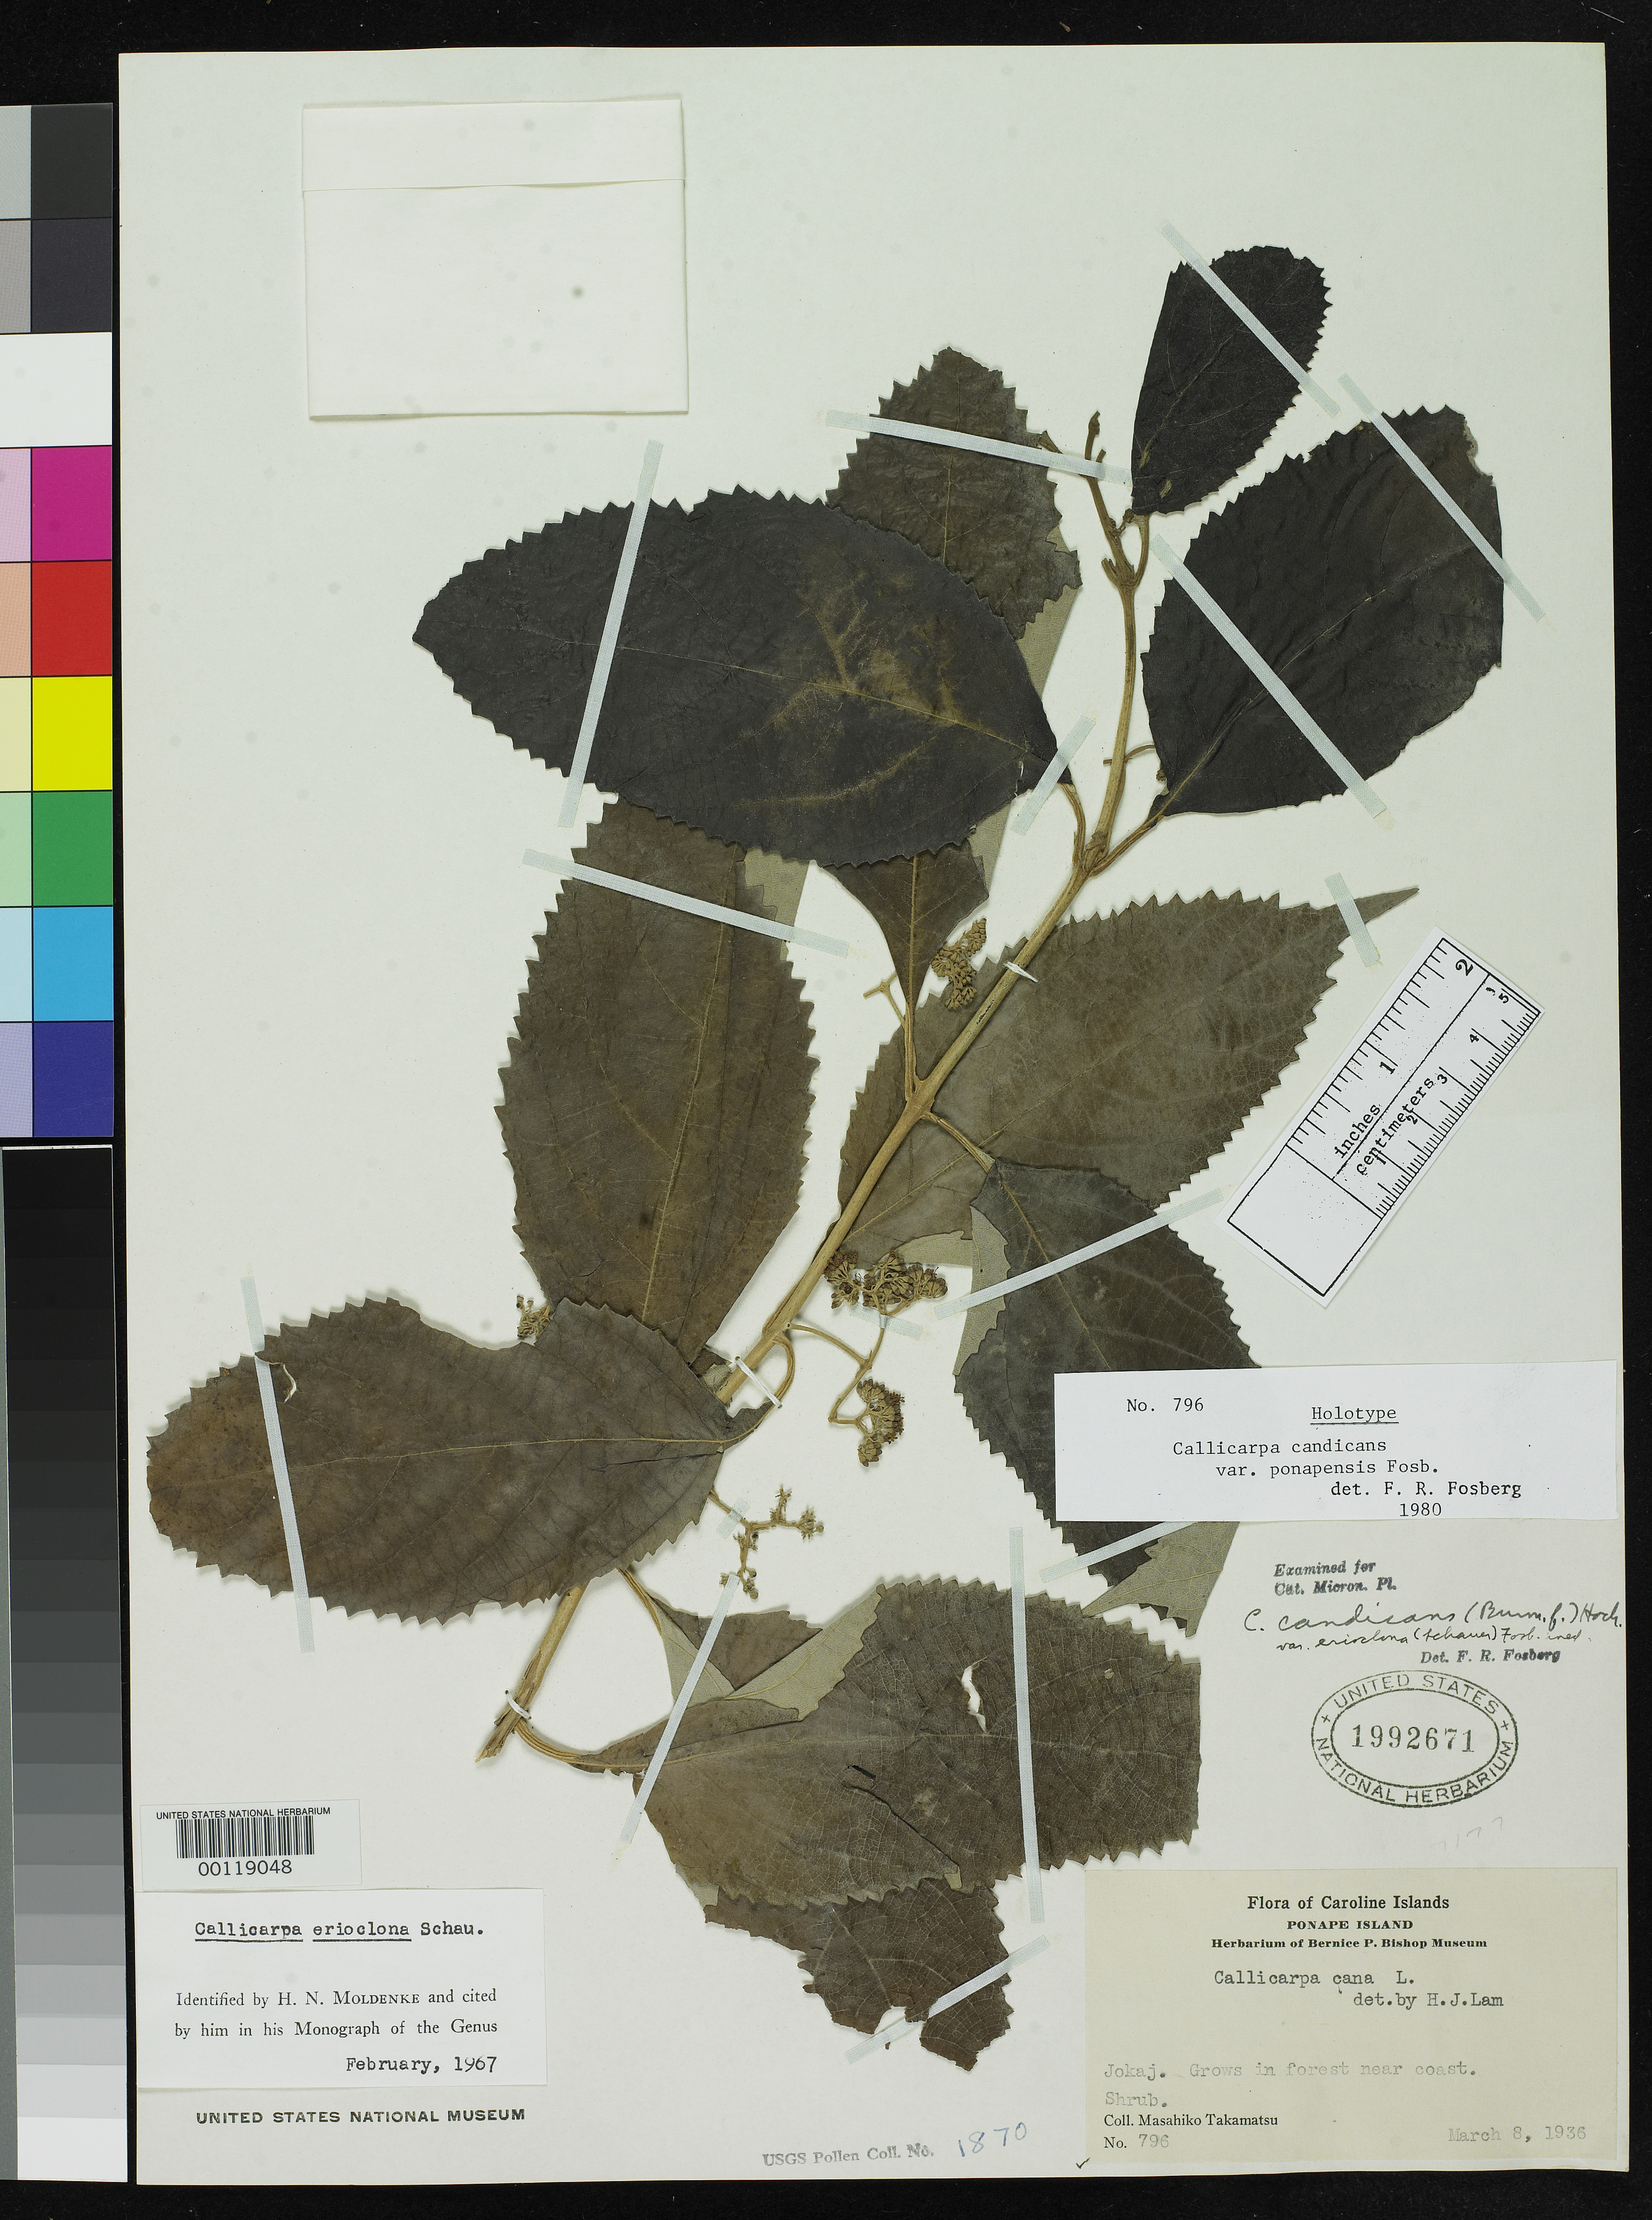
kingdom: Plantae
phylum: Tracheophyta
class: Magnoliopsida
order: Lamiales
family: Lamiaceae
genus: Callicarpa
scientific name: Callicarpa candicans var. ponapensis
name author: Fosberg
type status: Holotype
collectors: M. Takamatsu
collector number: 796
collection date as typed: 08 Mar 1936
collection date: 1936-03-08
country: Micronesia, Federated States of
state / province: Pohnpei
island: Pohnpei [Ponape]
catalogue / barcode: US 1992671